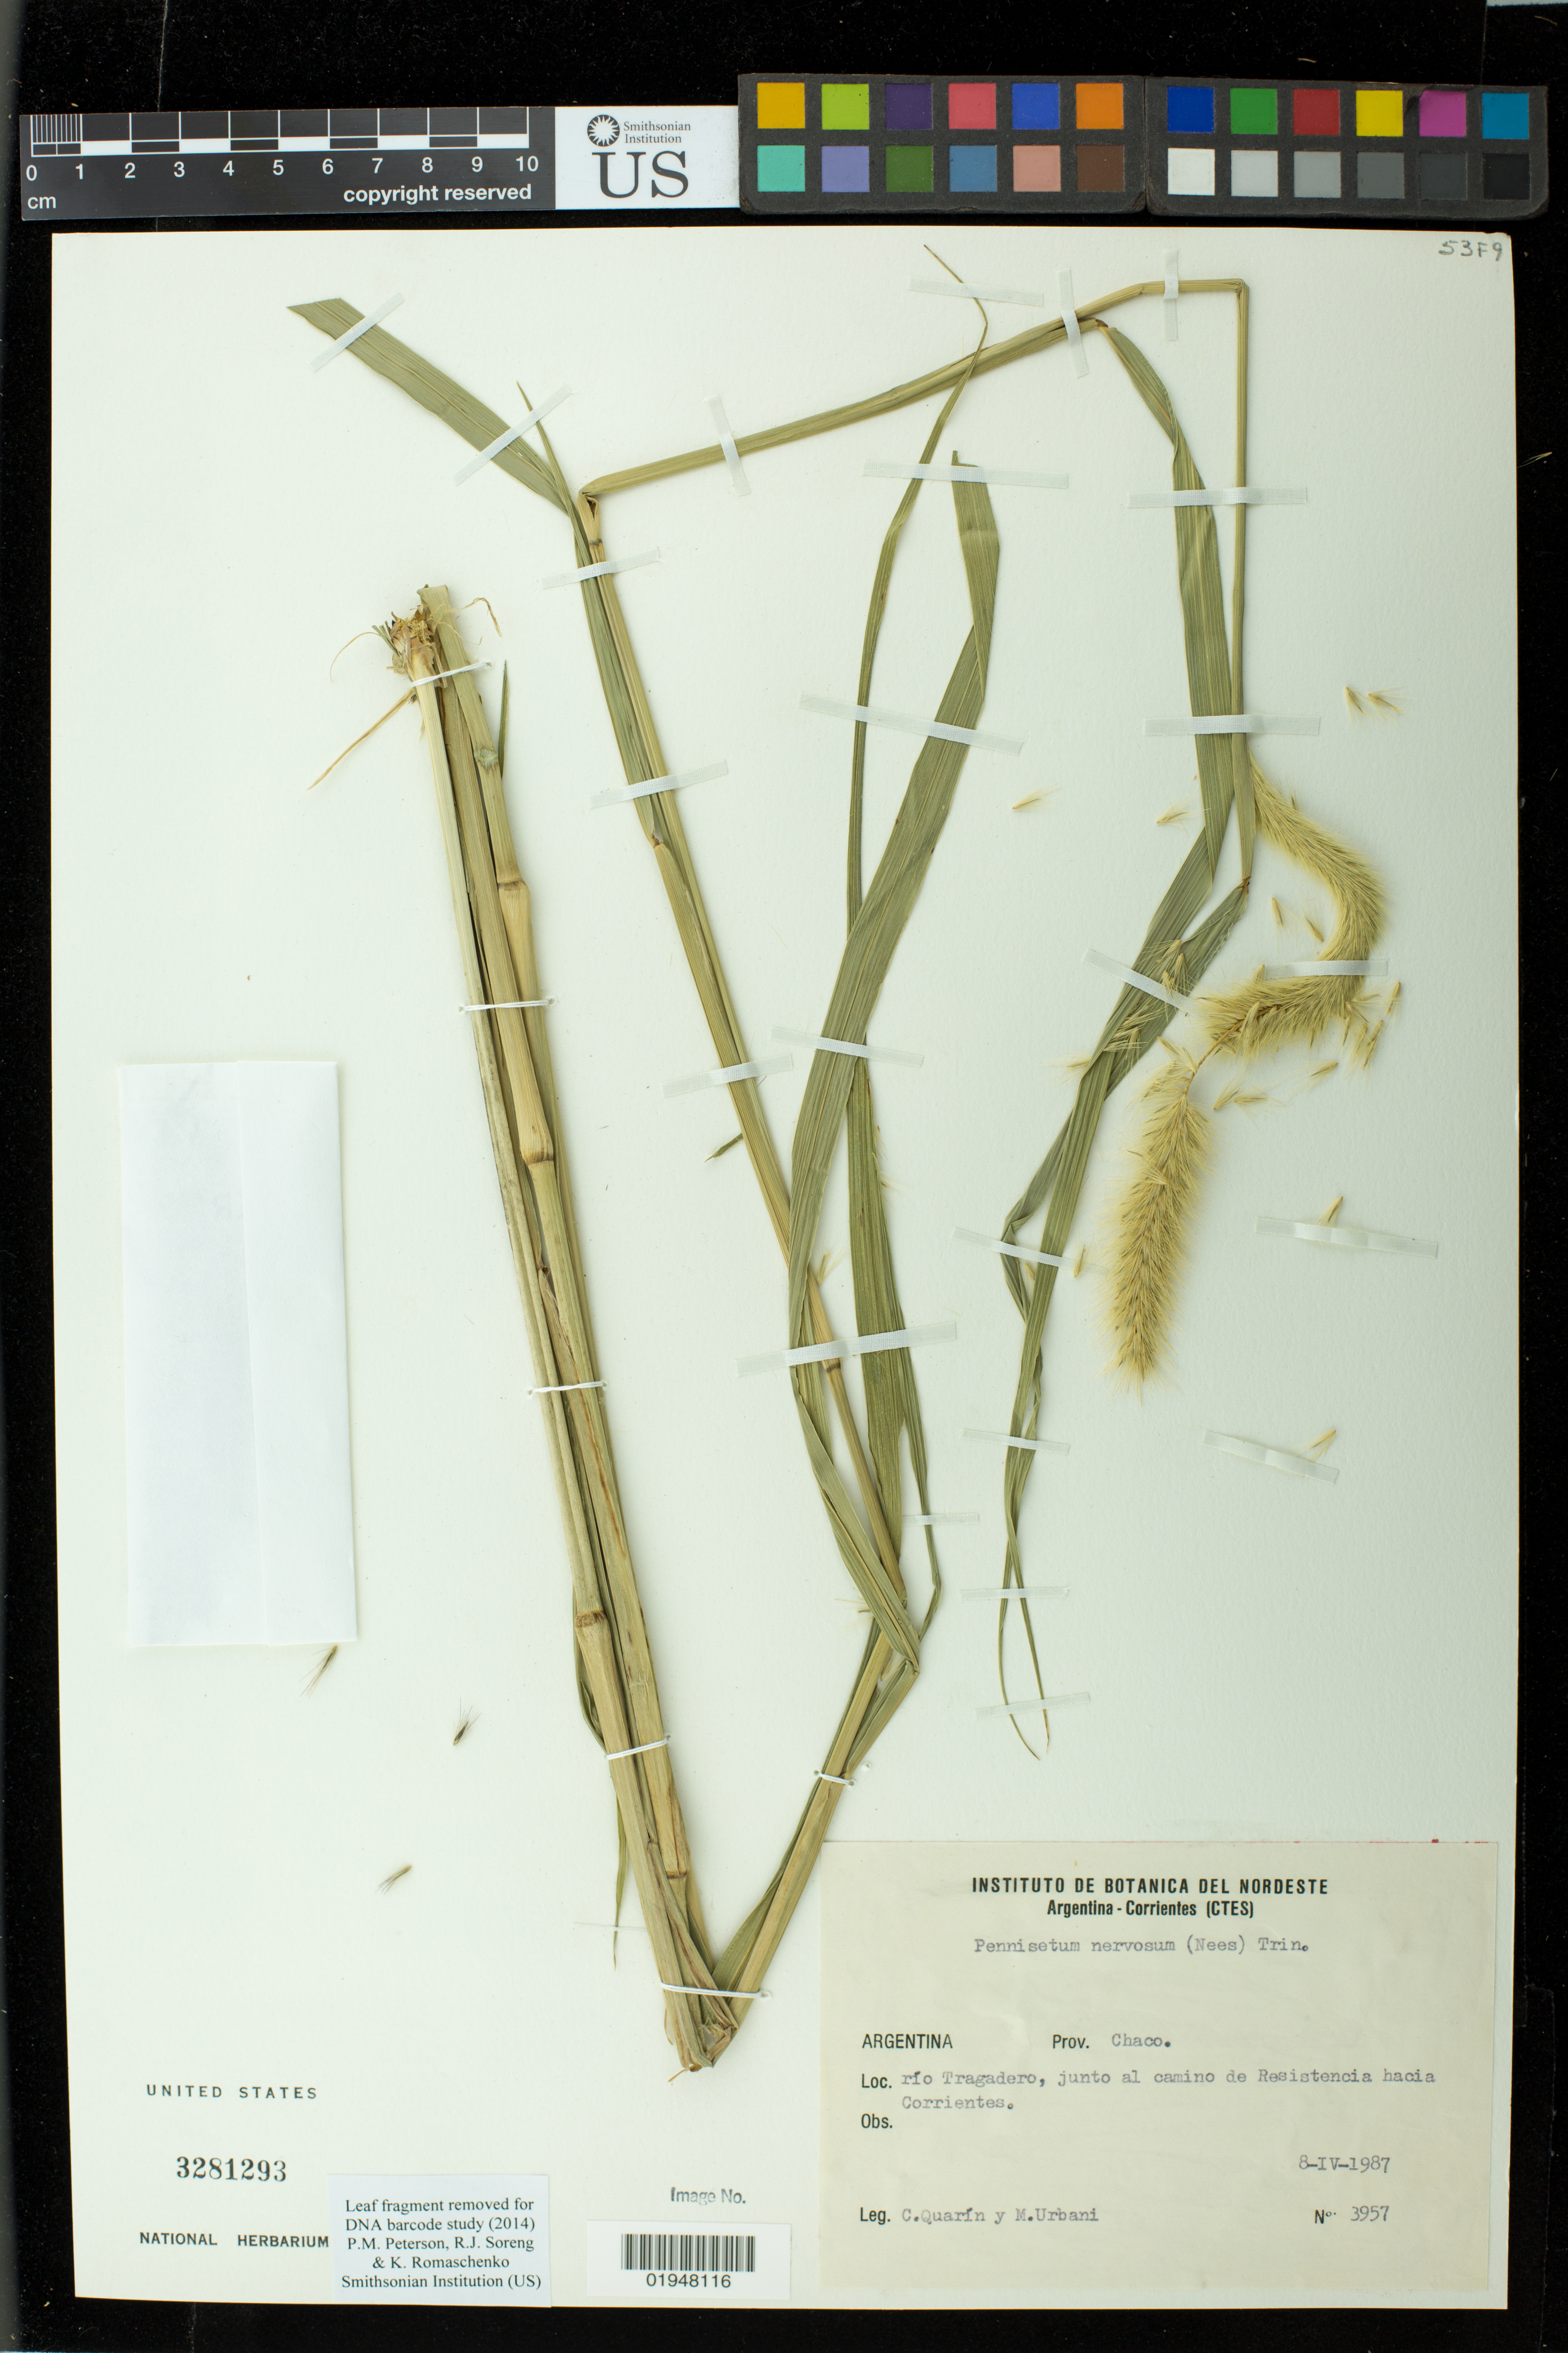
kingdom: Plantae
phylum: Tracheophyta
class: Liliopsida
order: Poales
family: Poaceae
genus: Pennisetum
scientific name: Pennisetum nervosum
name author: (Nees) Trin.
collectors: C. Quarin & M. Urbani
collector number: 3957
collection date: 1987-04-08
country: Argentina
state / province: Corrientes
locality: Chaco. Rio Tragadero, junto al camino de Resistencia hacia Corrientes.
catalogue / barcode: US 3281293